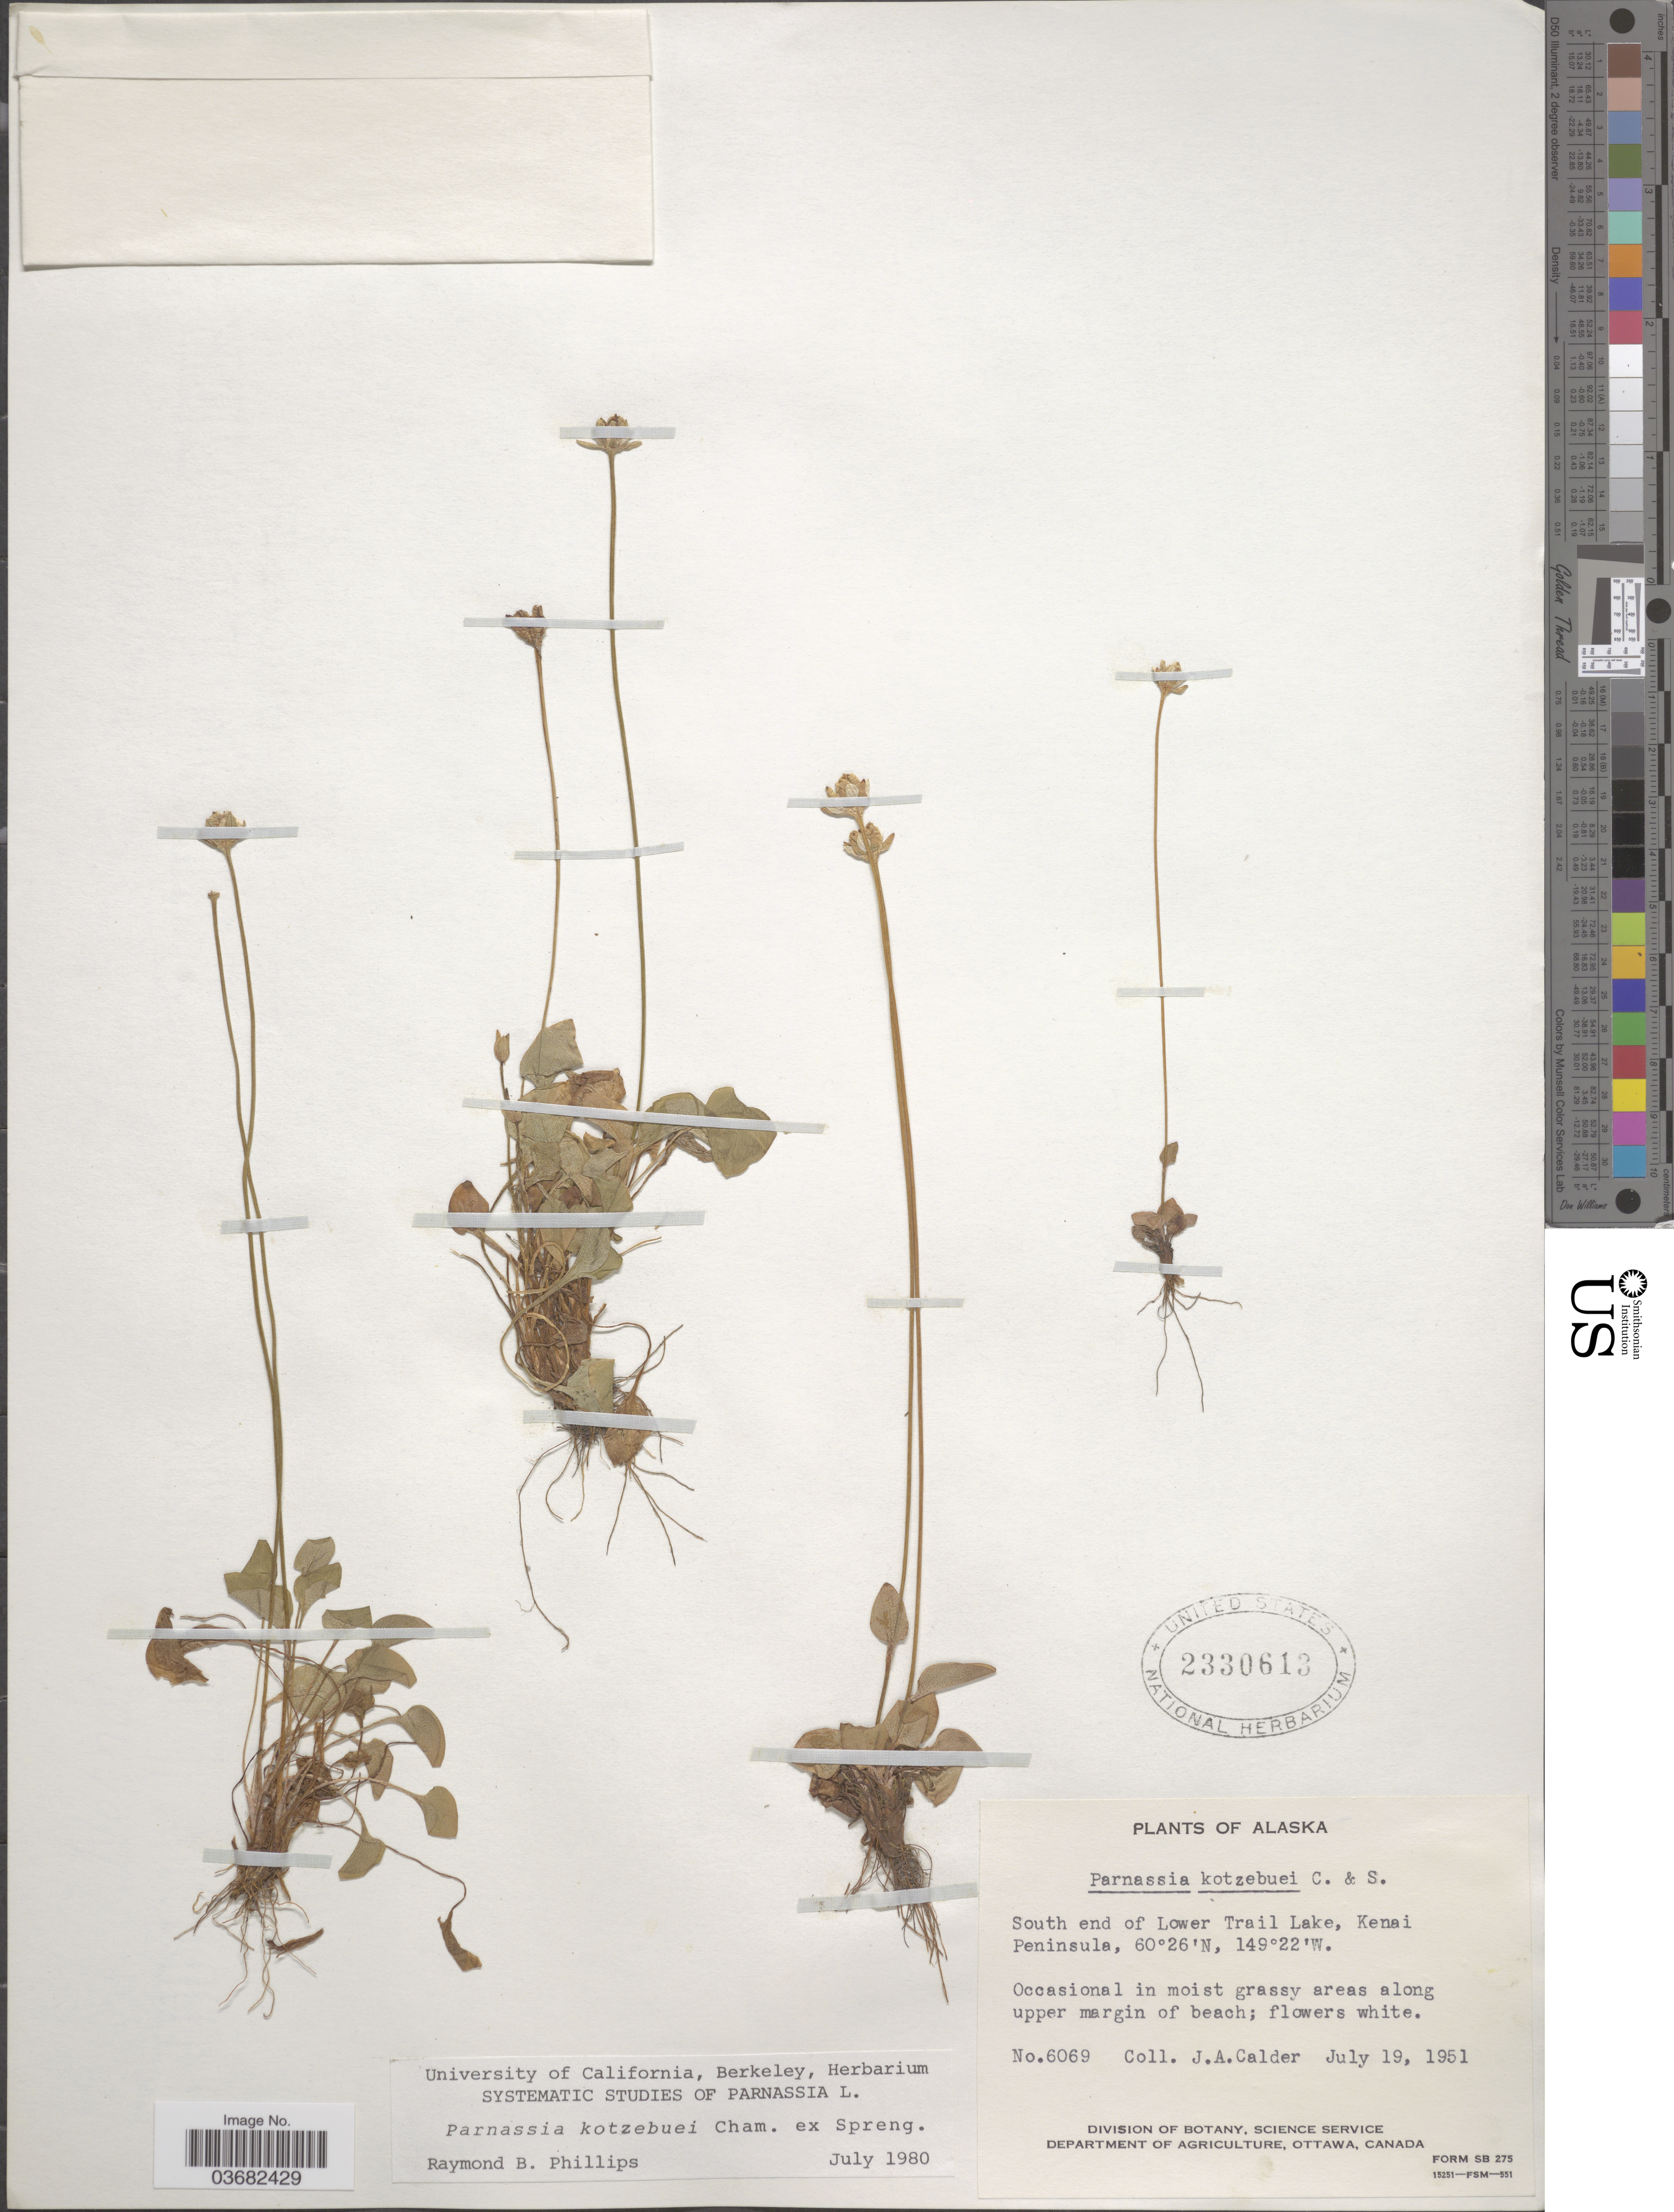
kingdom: Plantae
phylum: Tracheophyta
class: Magnoliopsida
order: Celastrales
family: Parnassiaceae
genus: Parnassia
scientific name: Parnassia kotzebuei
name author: Cham. ex Spreng.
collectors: J. A. Calder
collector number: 6069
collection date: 1951-07-19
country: United States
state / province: Alaska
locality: South end of Lower Trail Lake, Kenai Peninsula.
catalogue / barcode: US 2330613